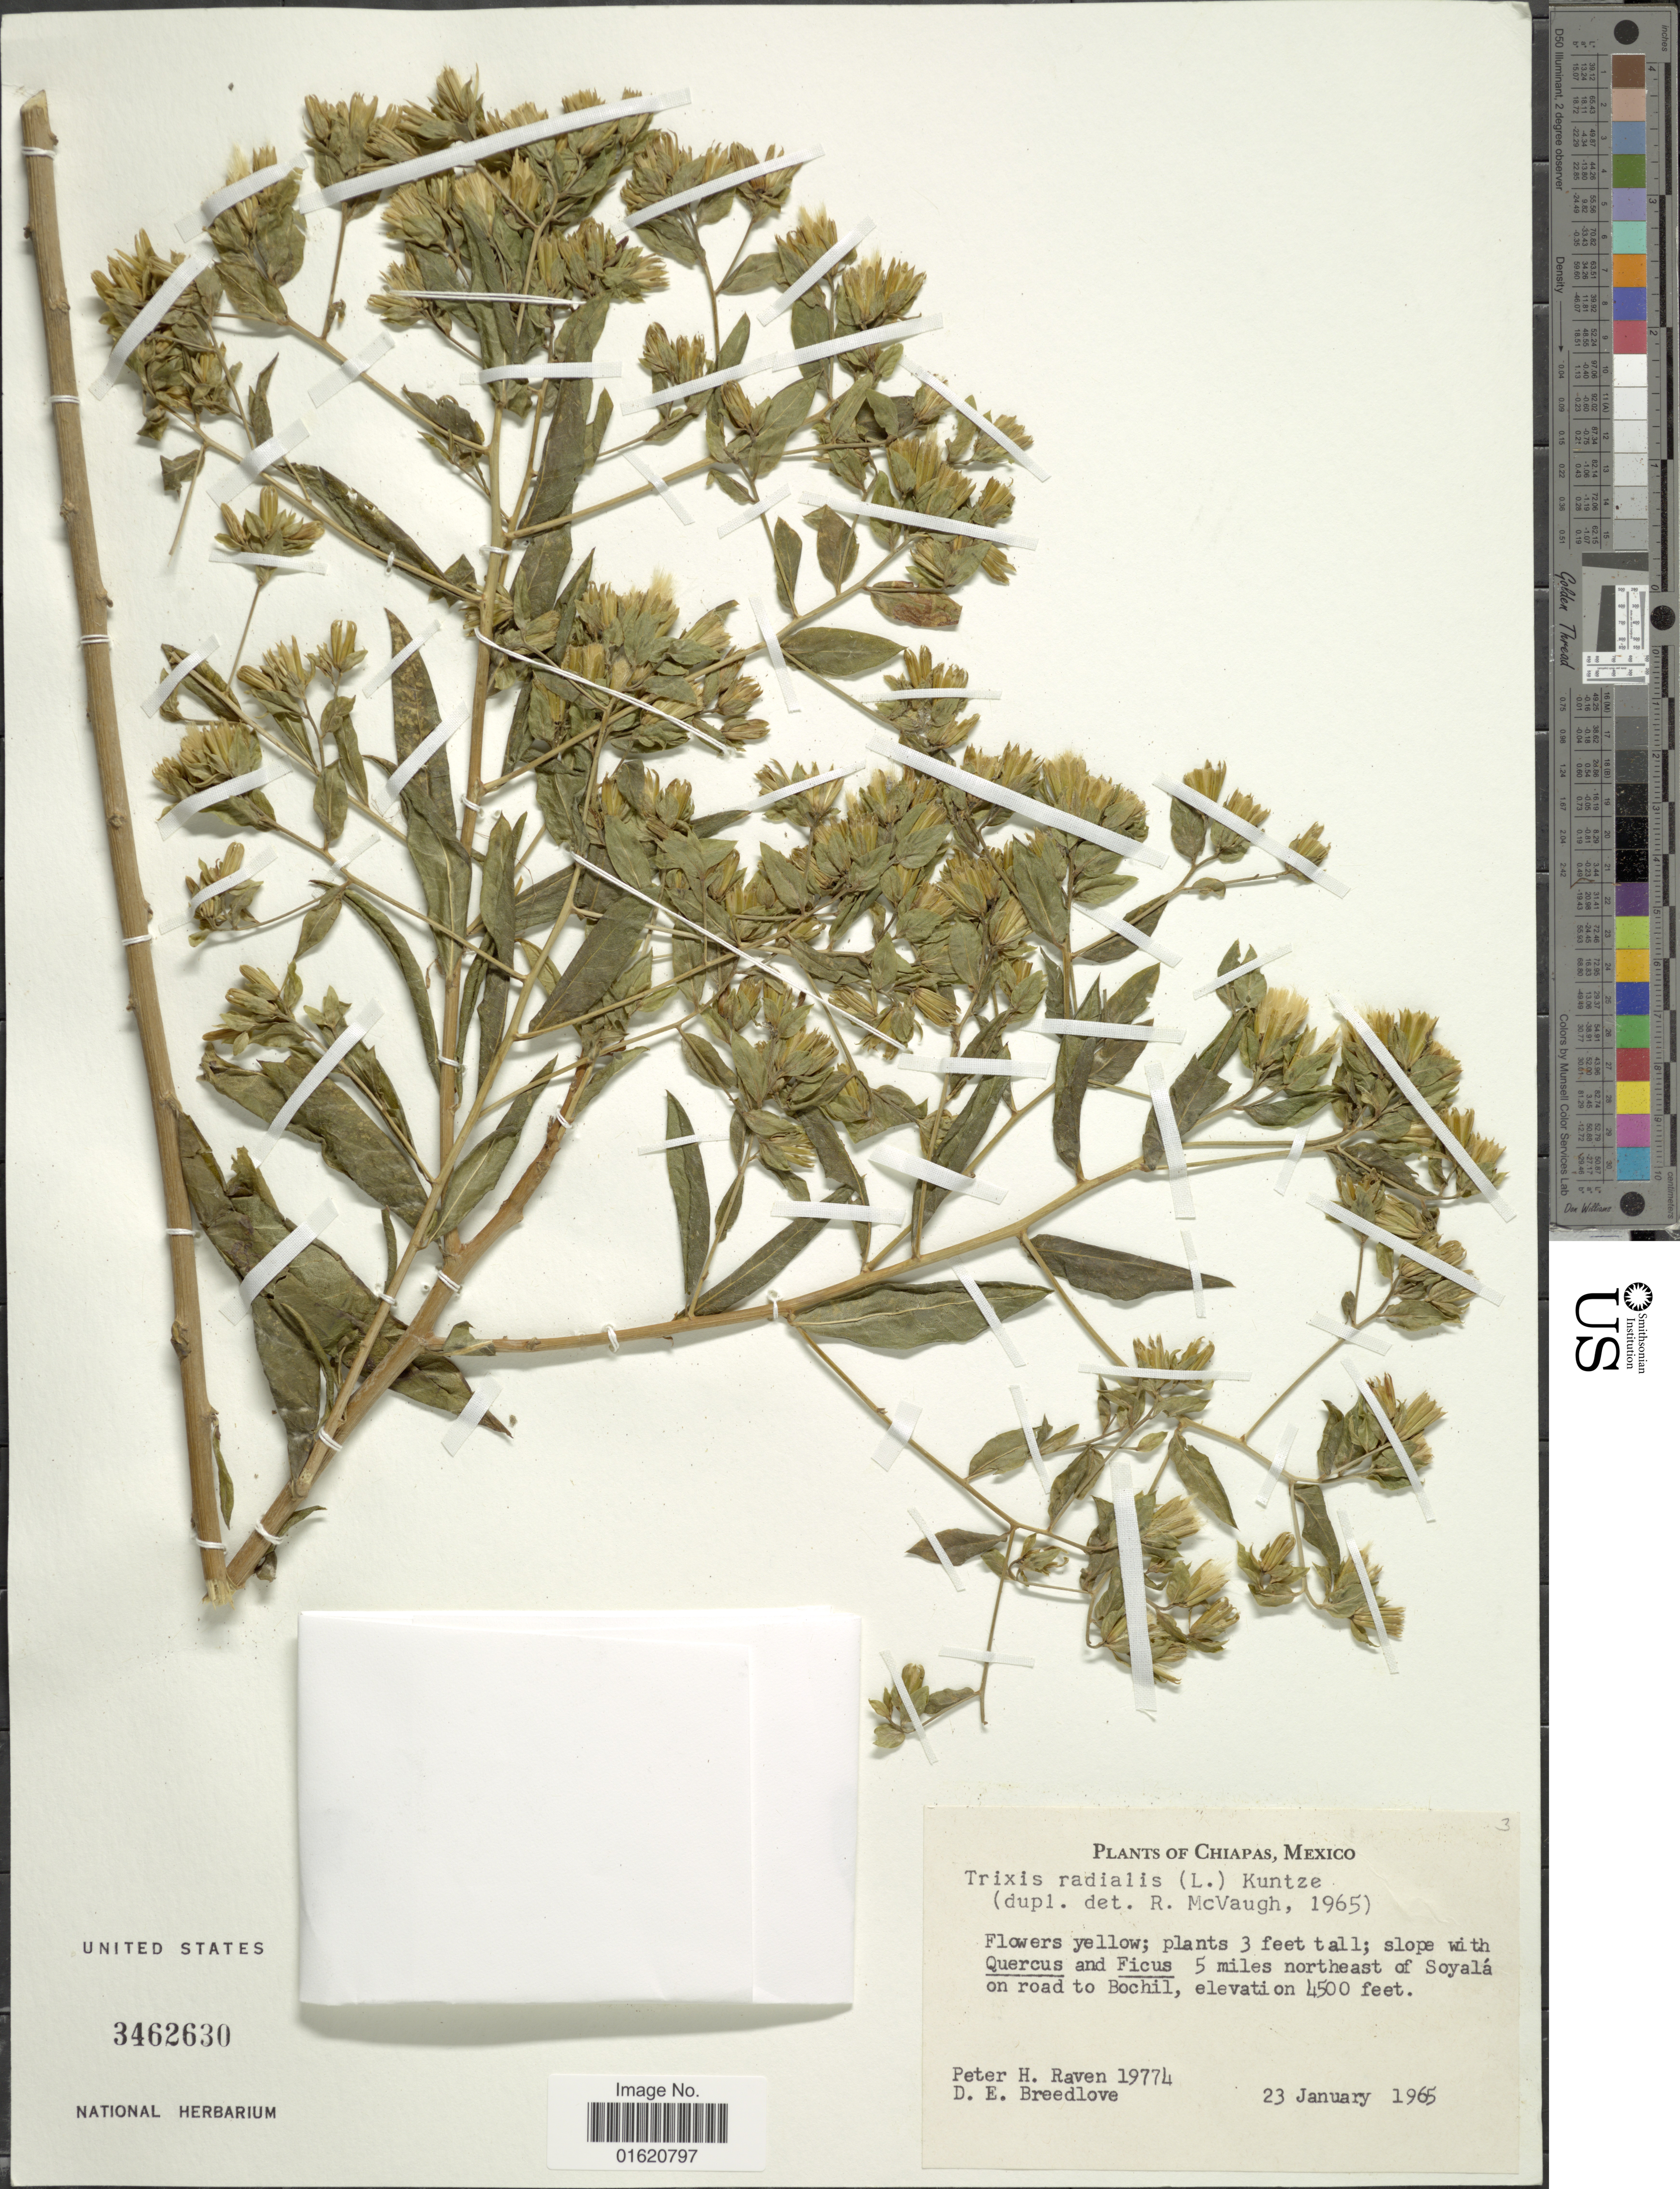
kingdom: Plantae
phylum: Tracheophyta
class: Magnoliopsida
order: Asterales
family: Asteraceae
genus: Trixis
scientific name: Trixis inula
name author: Crantz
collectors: P. Raven & D. E. Breedlove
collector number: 19774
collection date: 1965-01-23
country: Mexico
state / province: Chiapas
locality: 5 miles northeast of Soyalá on road to Bochil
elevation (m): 1372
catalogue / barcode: US 3462630